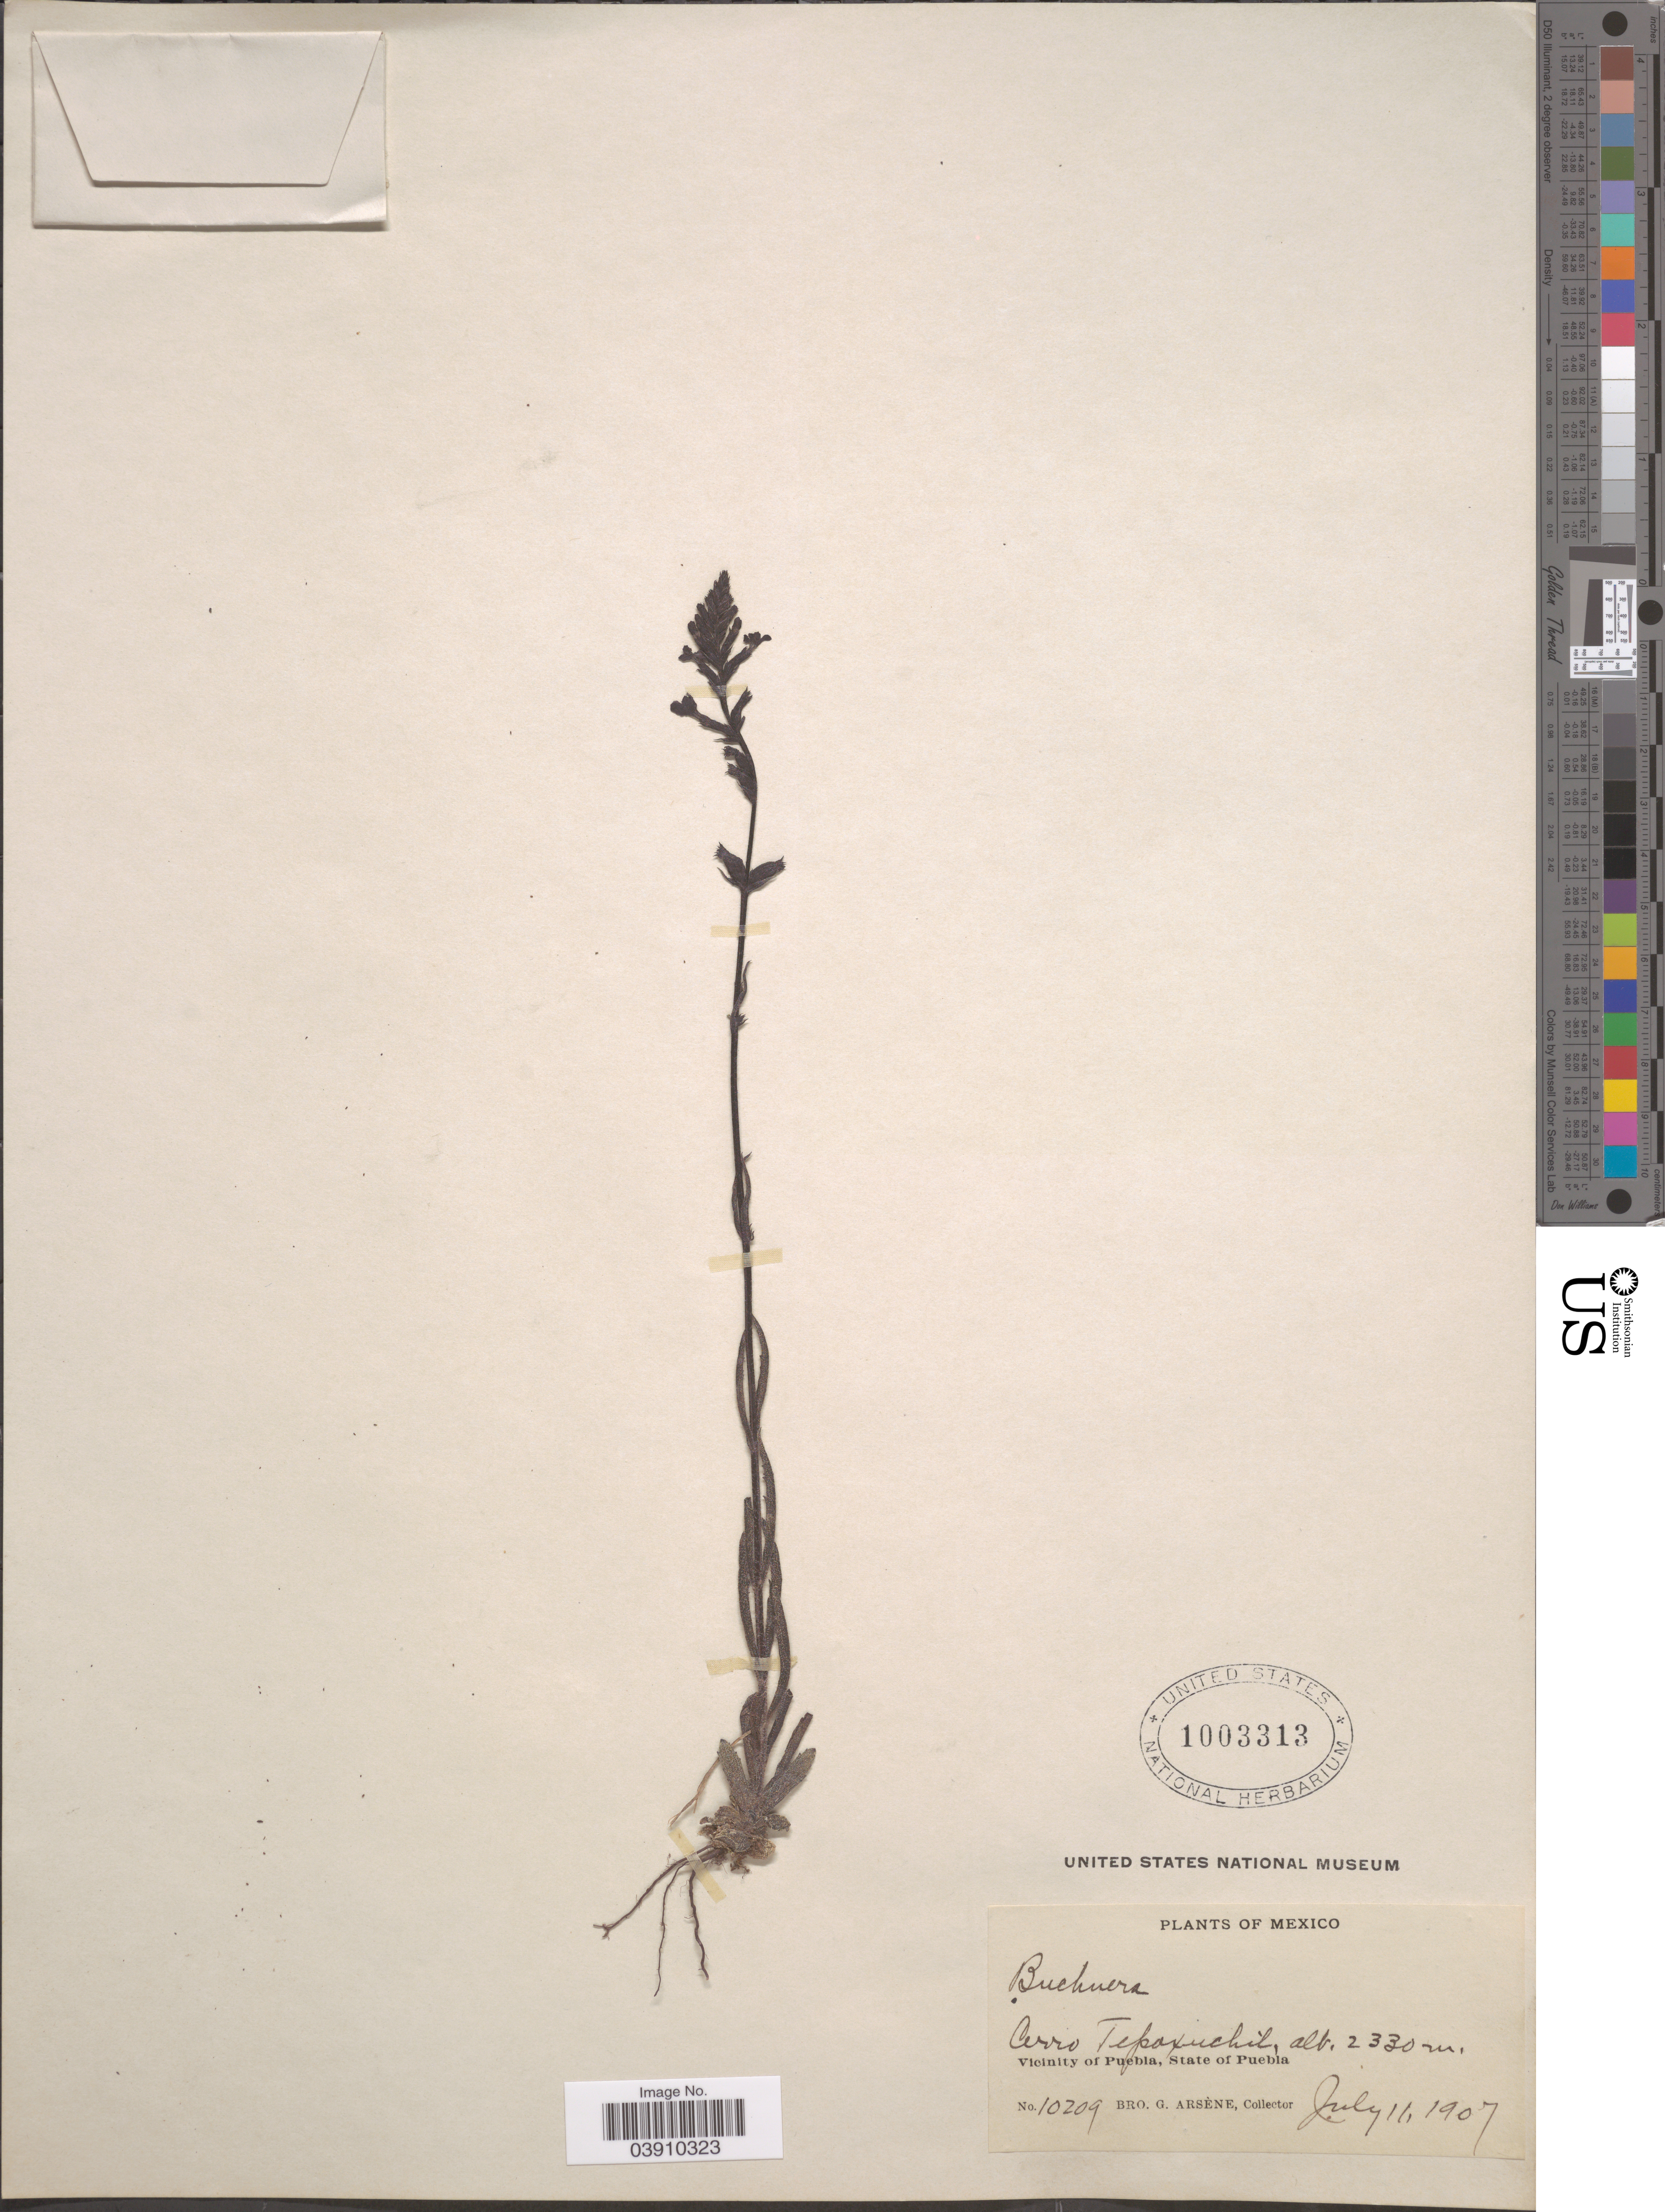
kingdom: Plantae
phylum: Tracheophyta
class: Magnoliopsida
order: Lamiales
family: Orobanchaceae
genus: Buchnera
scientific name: Buchnera obliqua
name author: Benth.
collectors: Bro. G. Arsène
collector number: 10209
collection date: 1907-07-11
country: Mexico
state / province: Puebla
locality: Cerro Tepaxuchil. Vicinity of Puebla.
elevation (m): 2330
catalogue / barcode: US 1003313